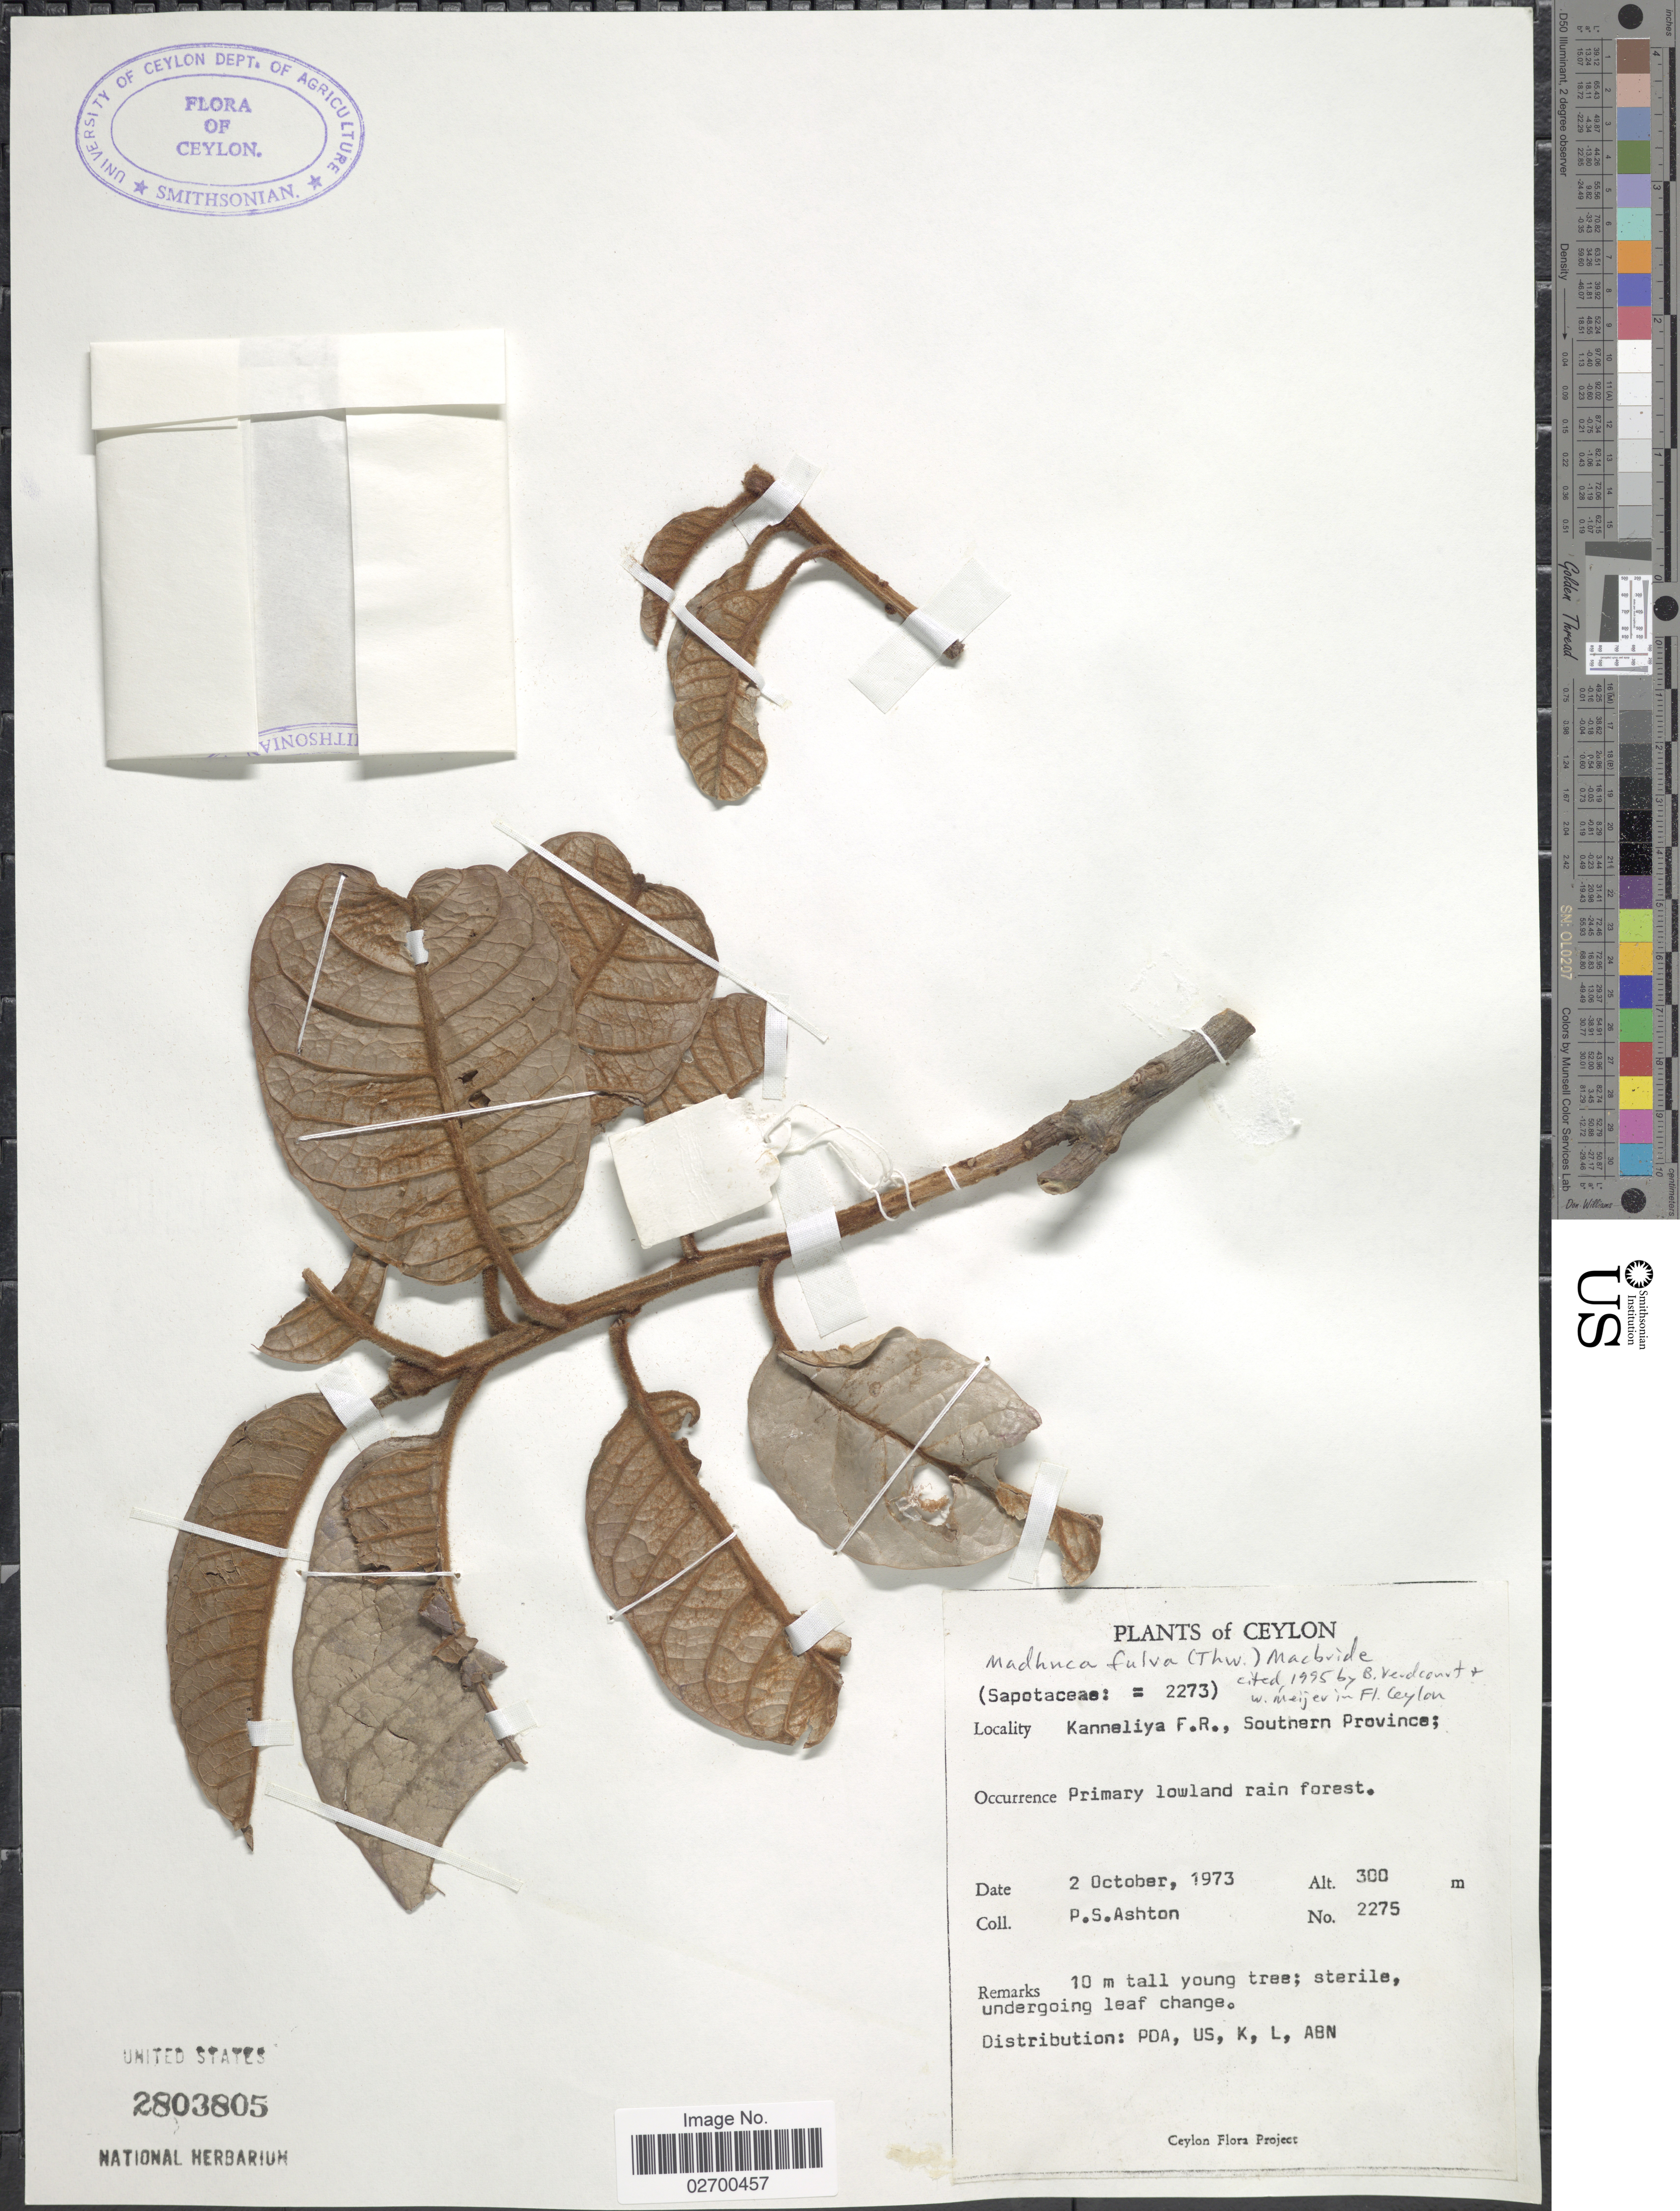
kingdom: Plantae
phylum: Tracheophyta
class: Magnoliopsida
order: Ericales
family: Sapotaceae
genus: Madhuca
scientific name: Madhuca fulva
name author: (Thwaites) J.F. Macbr.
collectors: P. S. Ashton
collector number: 2275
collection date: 1973-10-02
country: Sri Lanka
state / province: Southern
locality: Ceylon. Kanneliya F.R., Southern Province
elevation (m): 300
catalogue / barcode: US 2803805